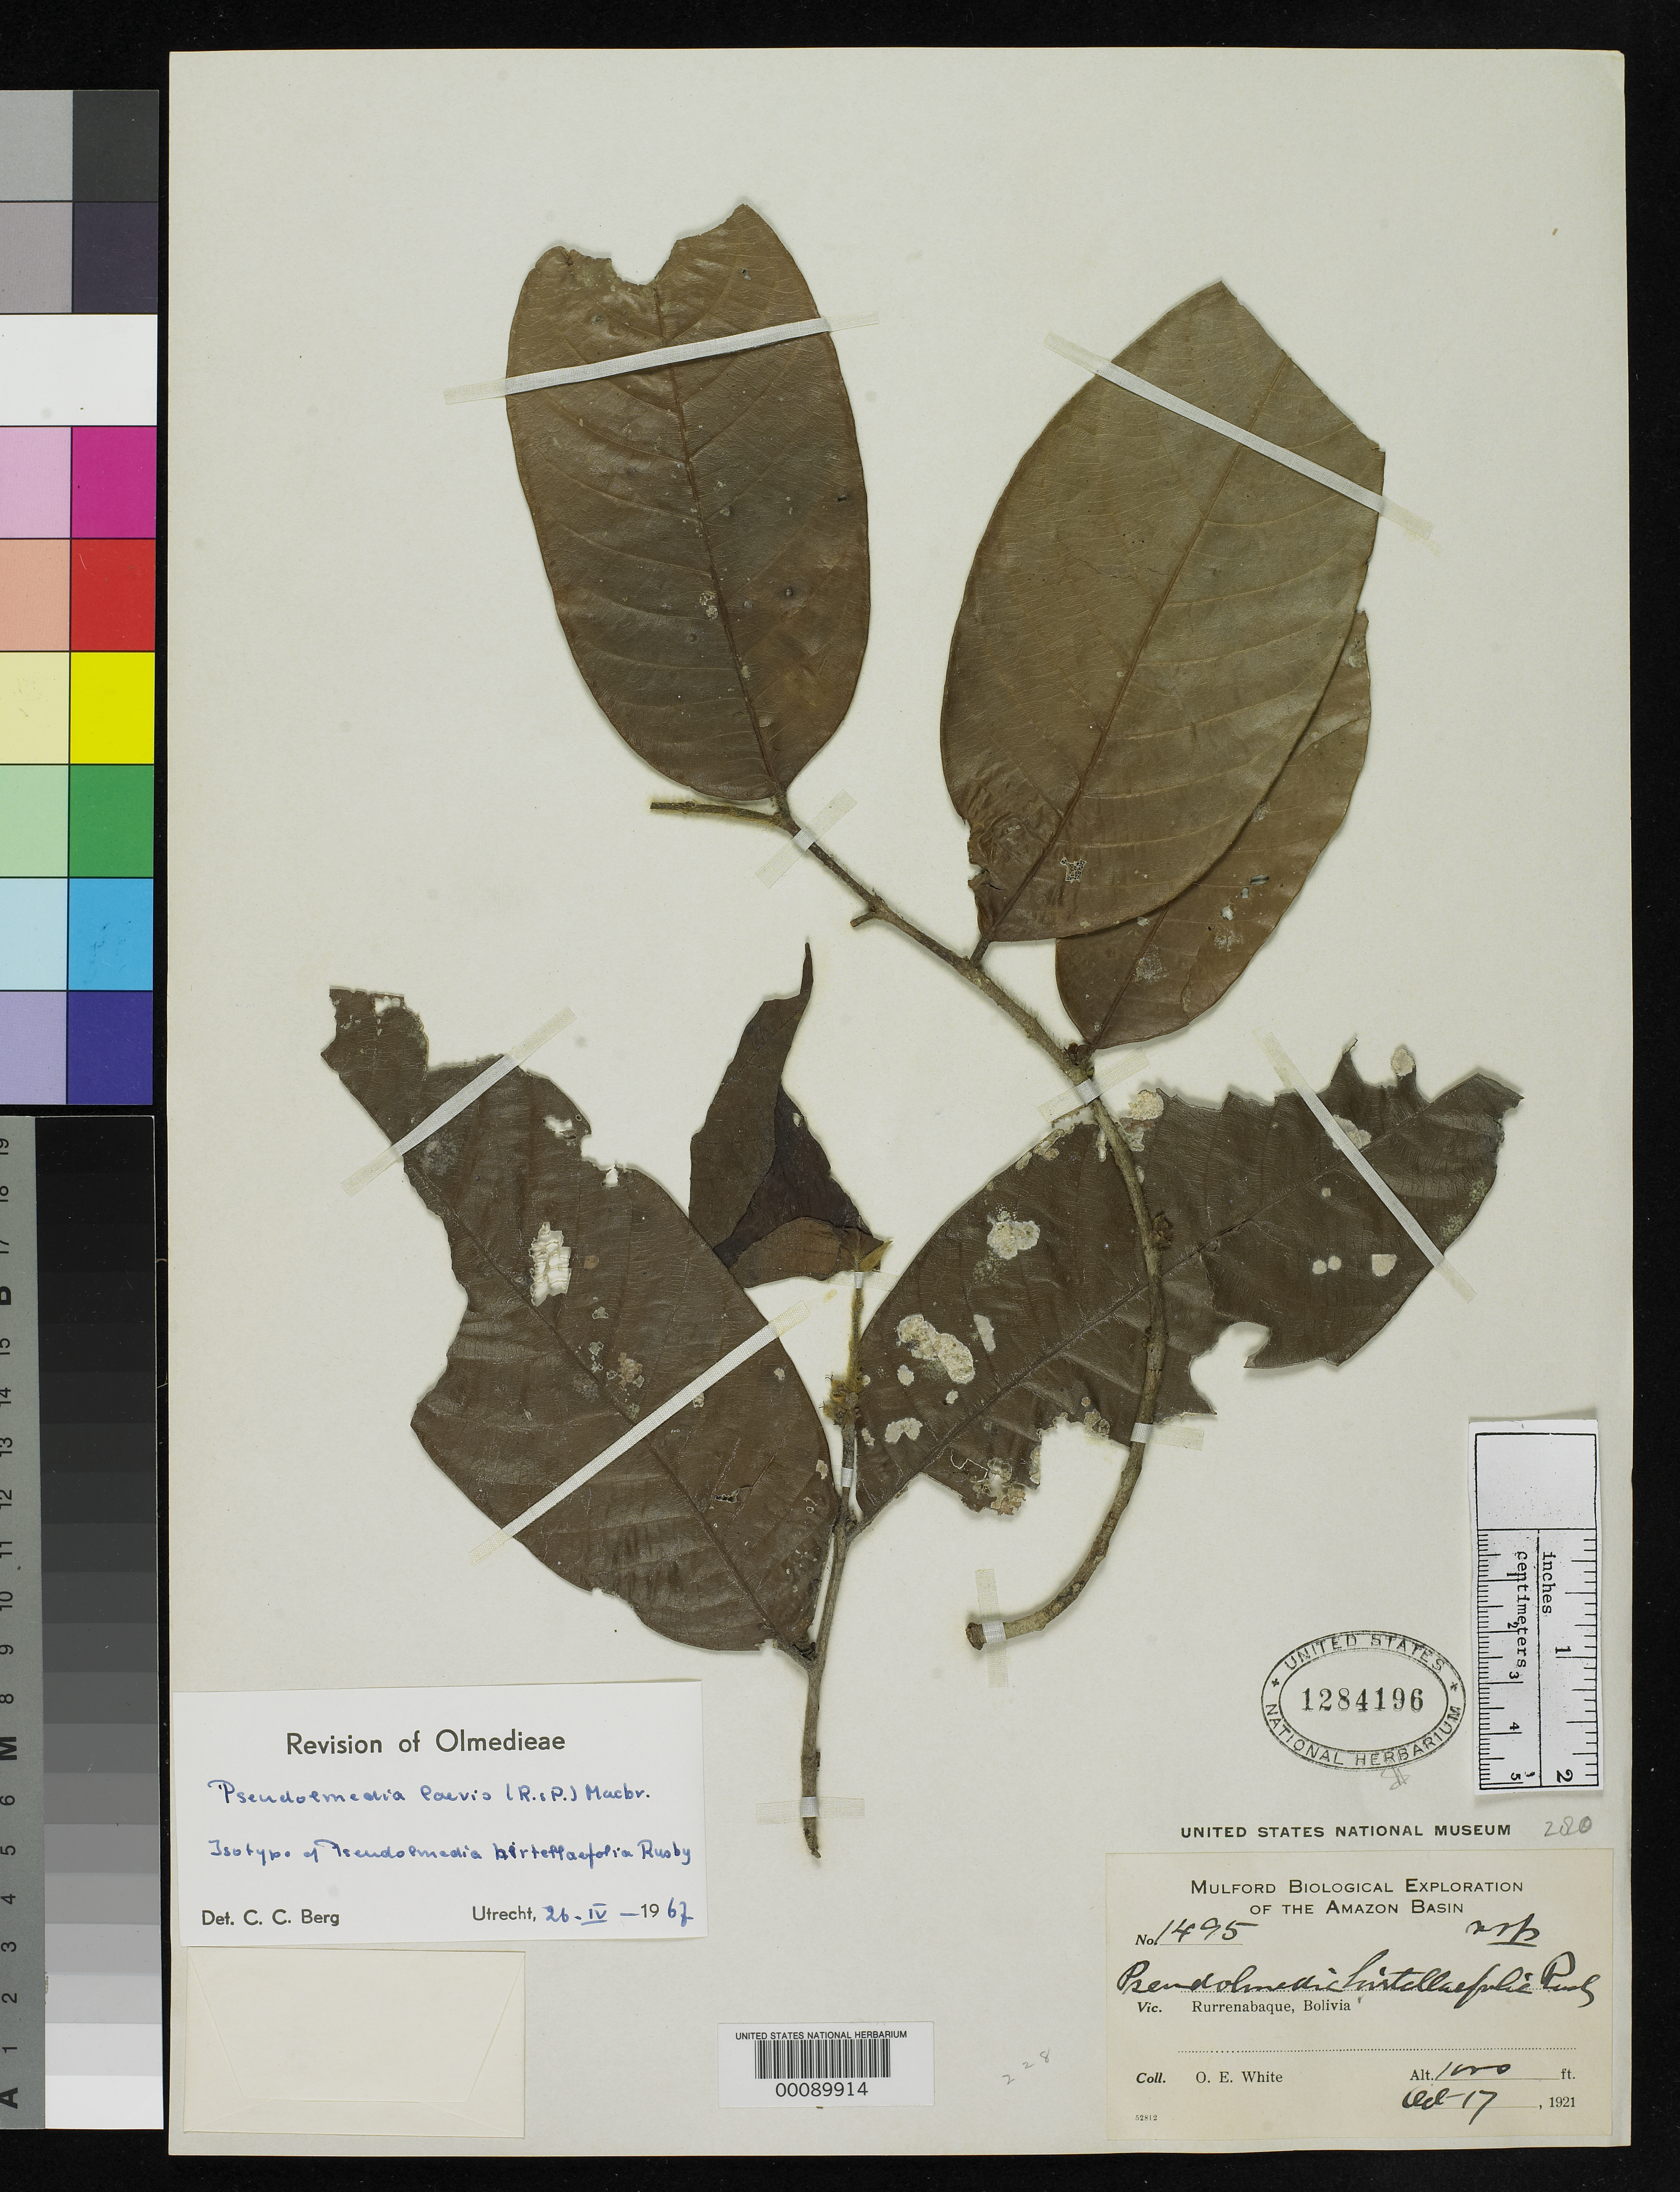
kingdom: Plantae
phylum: Tracheophyta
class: Magnoliopsida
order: Rosales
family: Moraceae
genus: Pseudolmedia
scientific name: Pseudolmedia hirtelliifolia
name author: Rusby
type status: Isotype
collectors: O. E. White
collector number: Mulford Biol. Expl. 1495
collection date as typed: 10-17-1921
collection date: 1921-10-17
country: Bolivia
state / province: Beni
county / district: José Ballivián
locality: Rurrenabaque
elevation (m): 305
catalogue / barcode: US 1284196